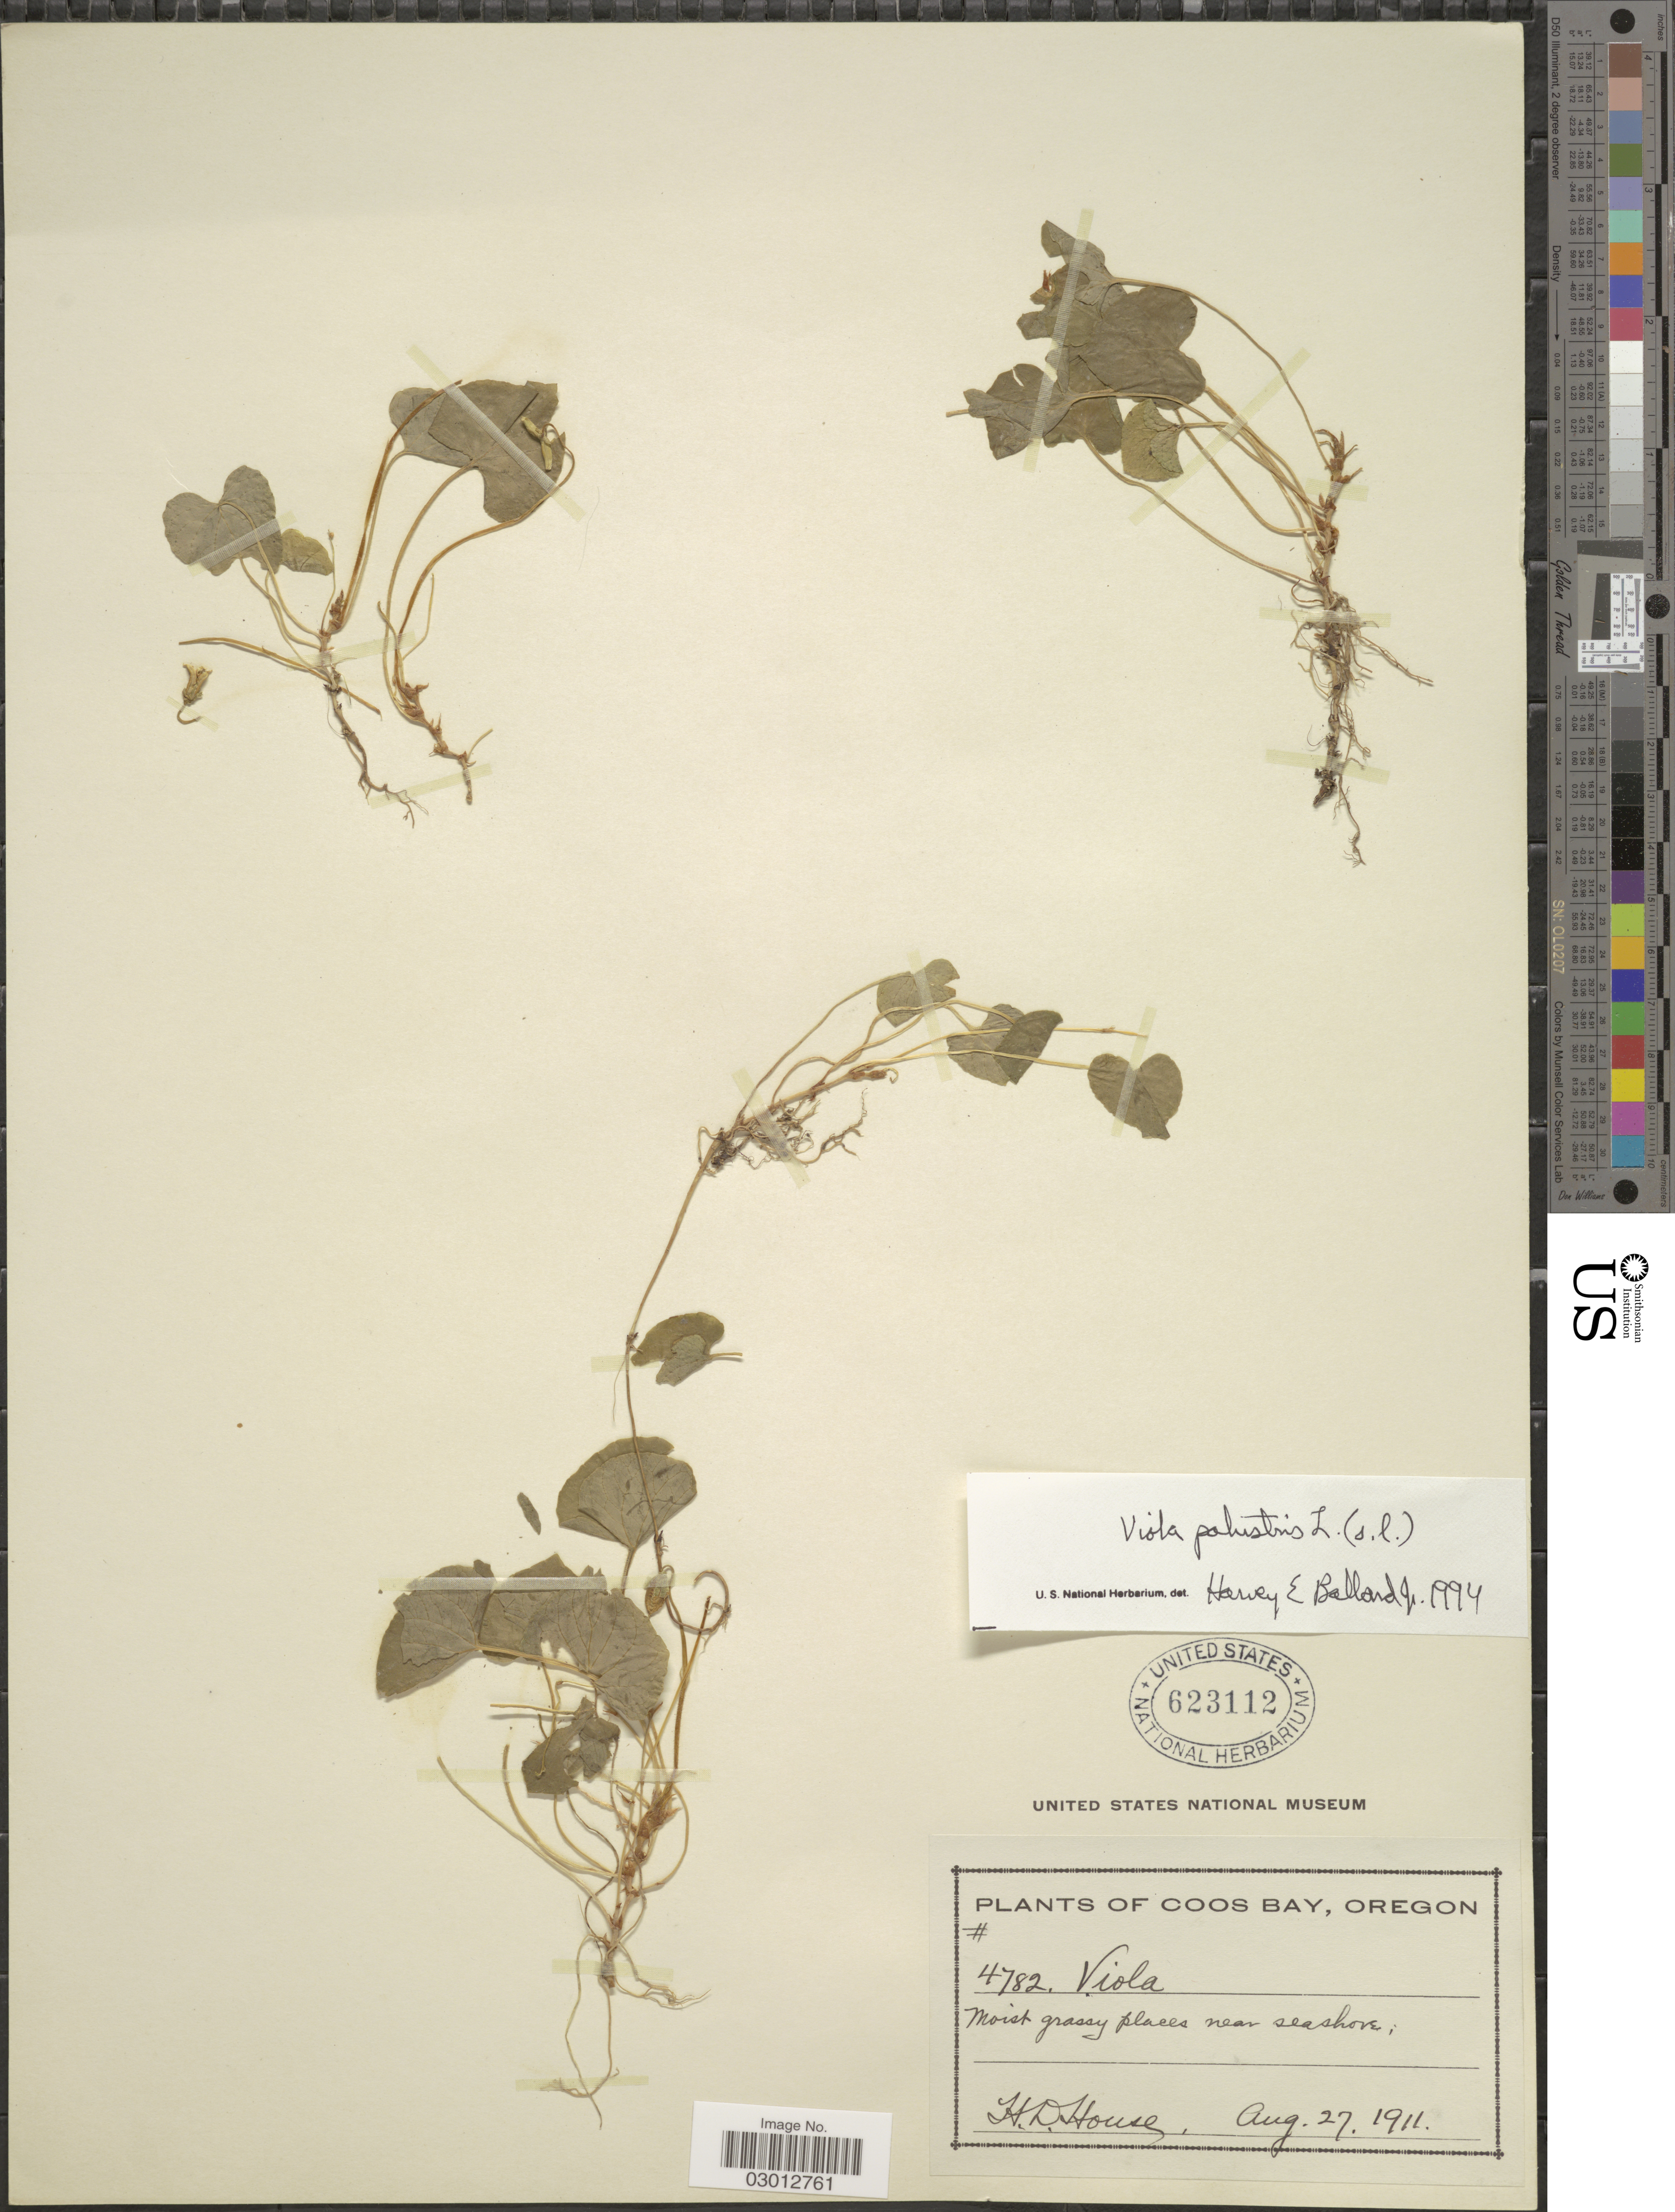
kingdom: Plantae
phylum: Tracheophyta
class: Magnoliopsida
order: Malpighiales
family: Violaceae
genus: Viola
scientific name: Viola palustris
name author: L.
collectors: H. D. House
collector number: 4782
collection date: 1911-08-27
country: United States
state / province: Oregon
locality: Coos Bay. Near seashore.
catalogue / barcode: US 623112